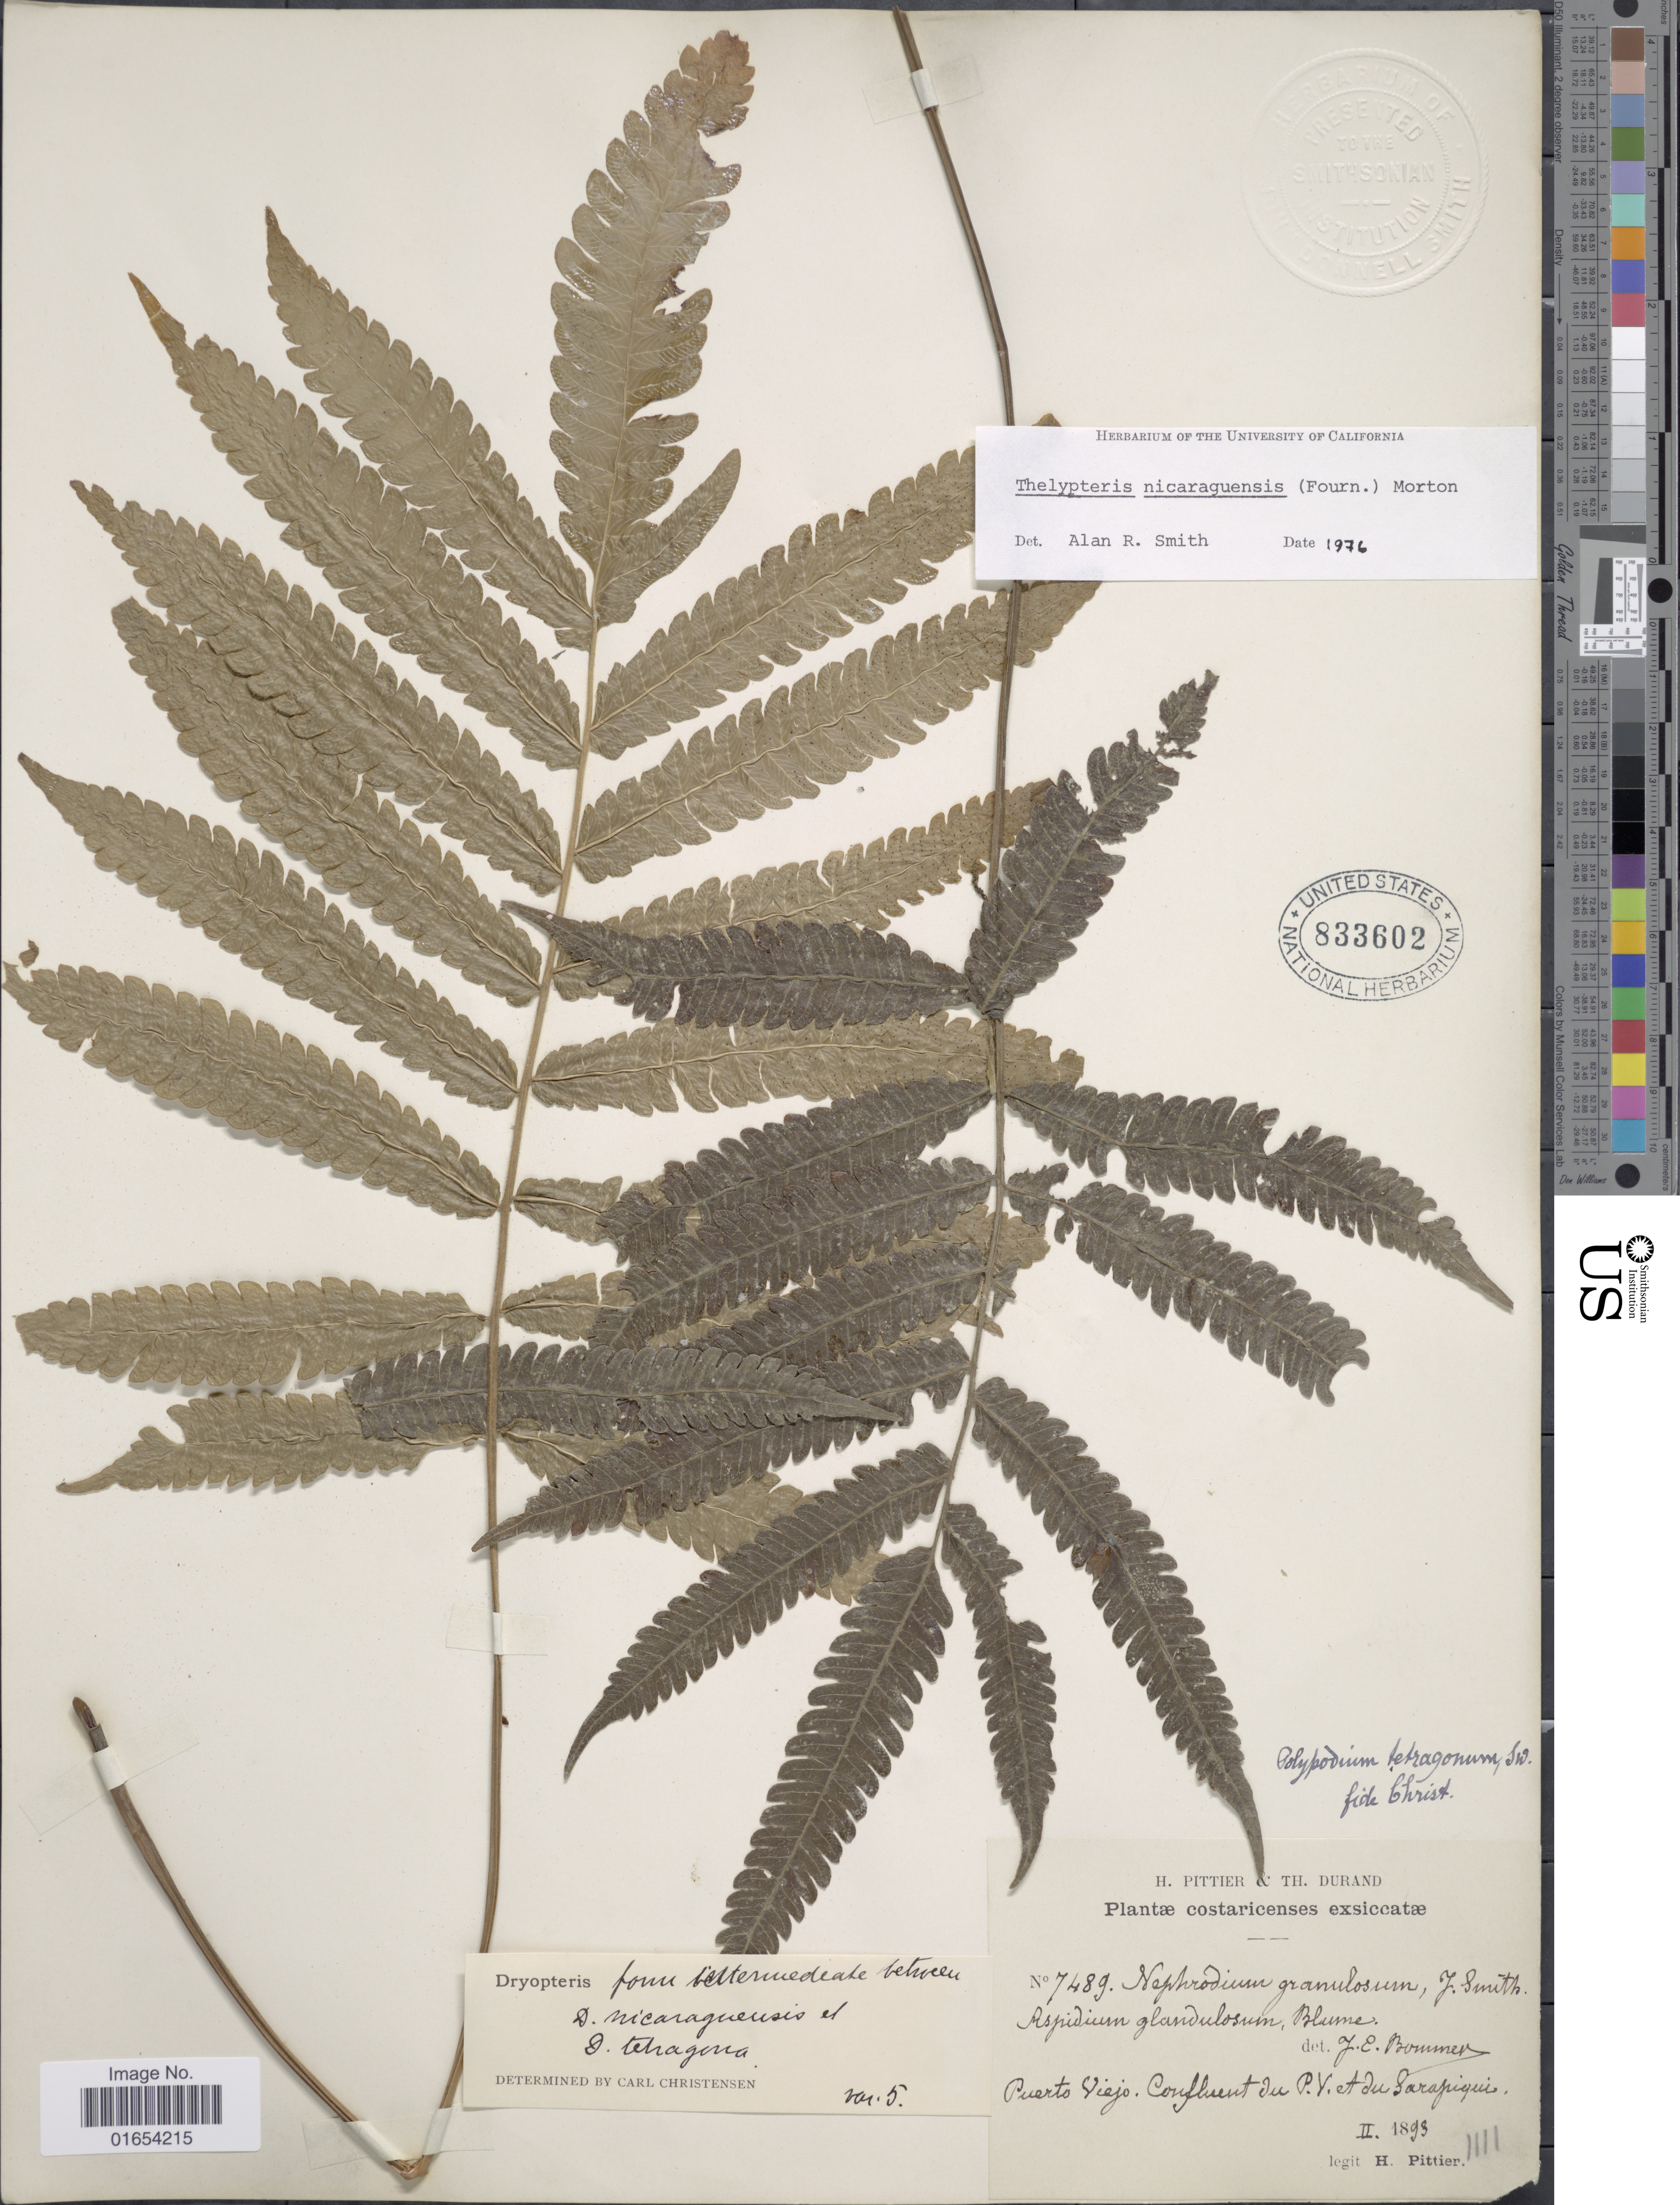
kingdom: Plantae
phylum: Tracheophyta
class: Polypodiopsida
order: Polypodiales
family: Thelypteridaceae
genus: Goniopteris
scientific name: Goniopteris nicaraguensis (C. Chr.) comb. nov., ined 2015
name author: (C. Chr.)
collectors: H. F. Pittier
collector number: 7489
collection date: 1893-02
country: Costa Rica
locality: Puerto Viejo, Confluent du P.V. et du Sarapiqui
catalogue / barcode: US 833602